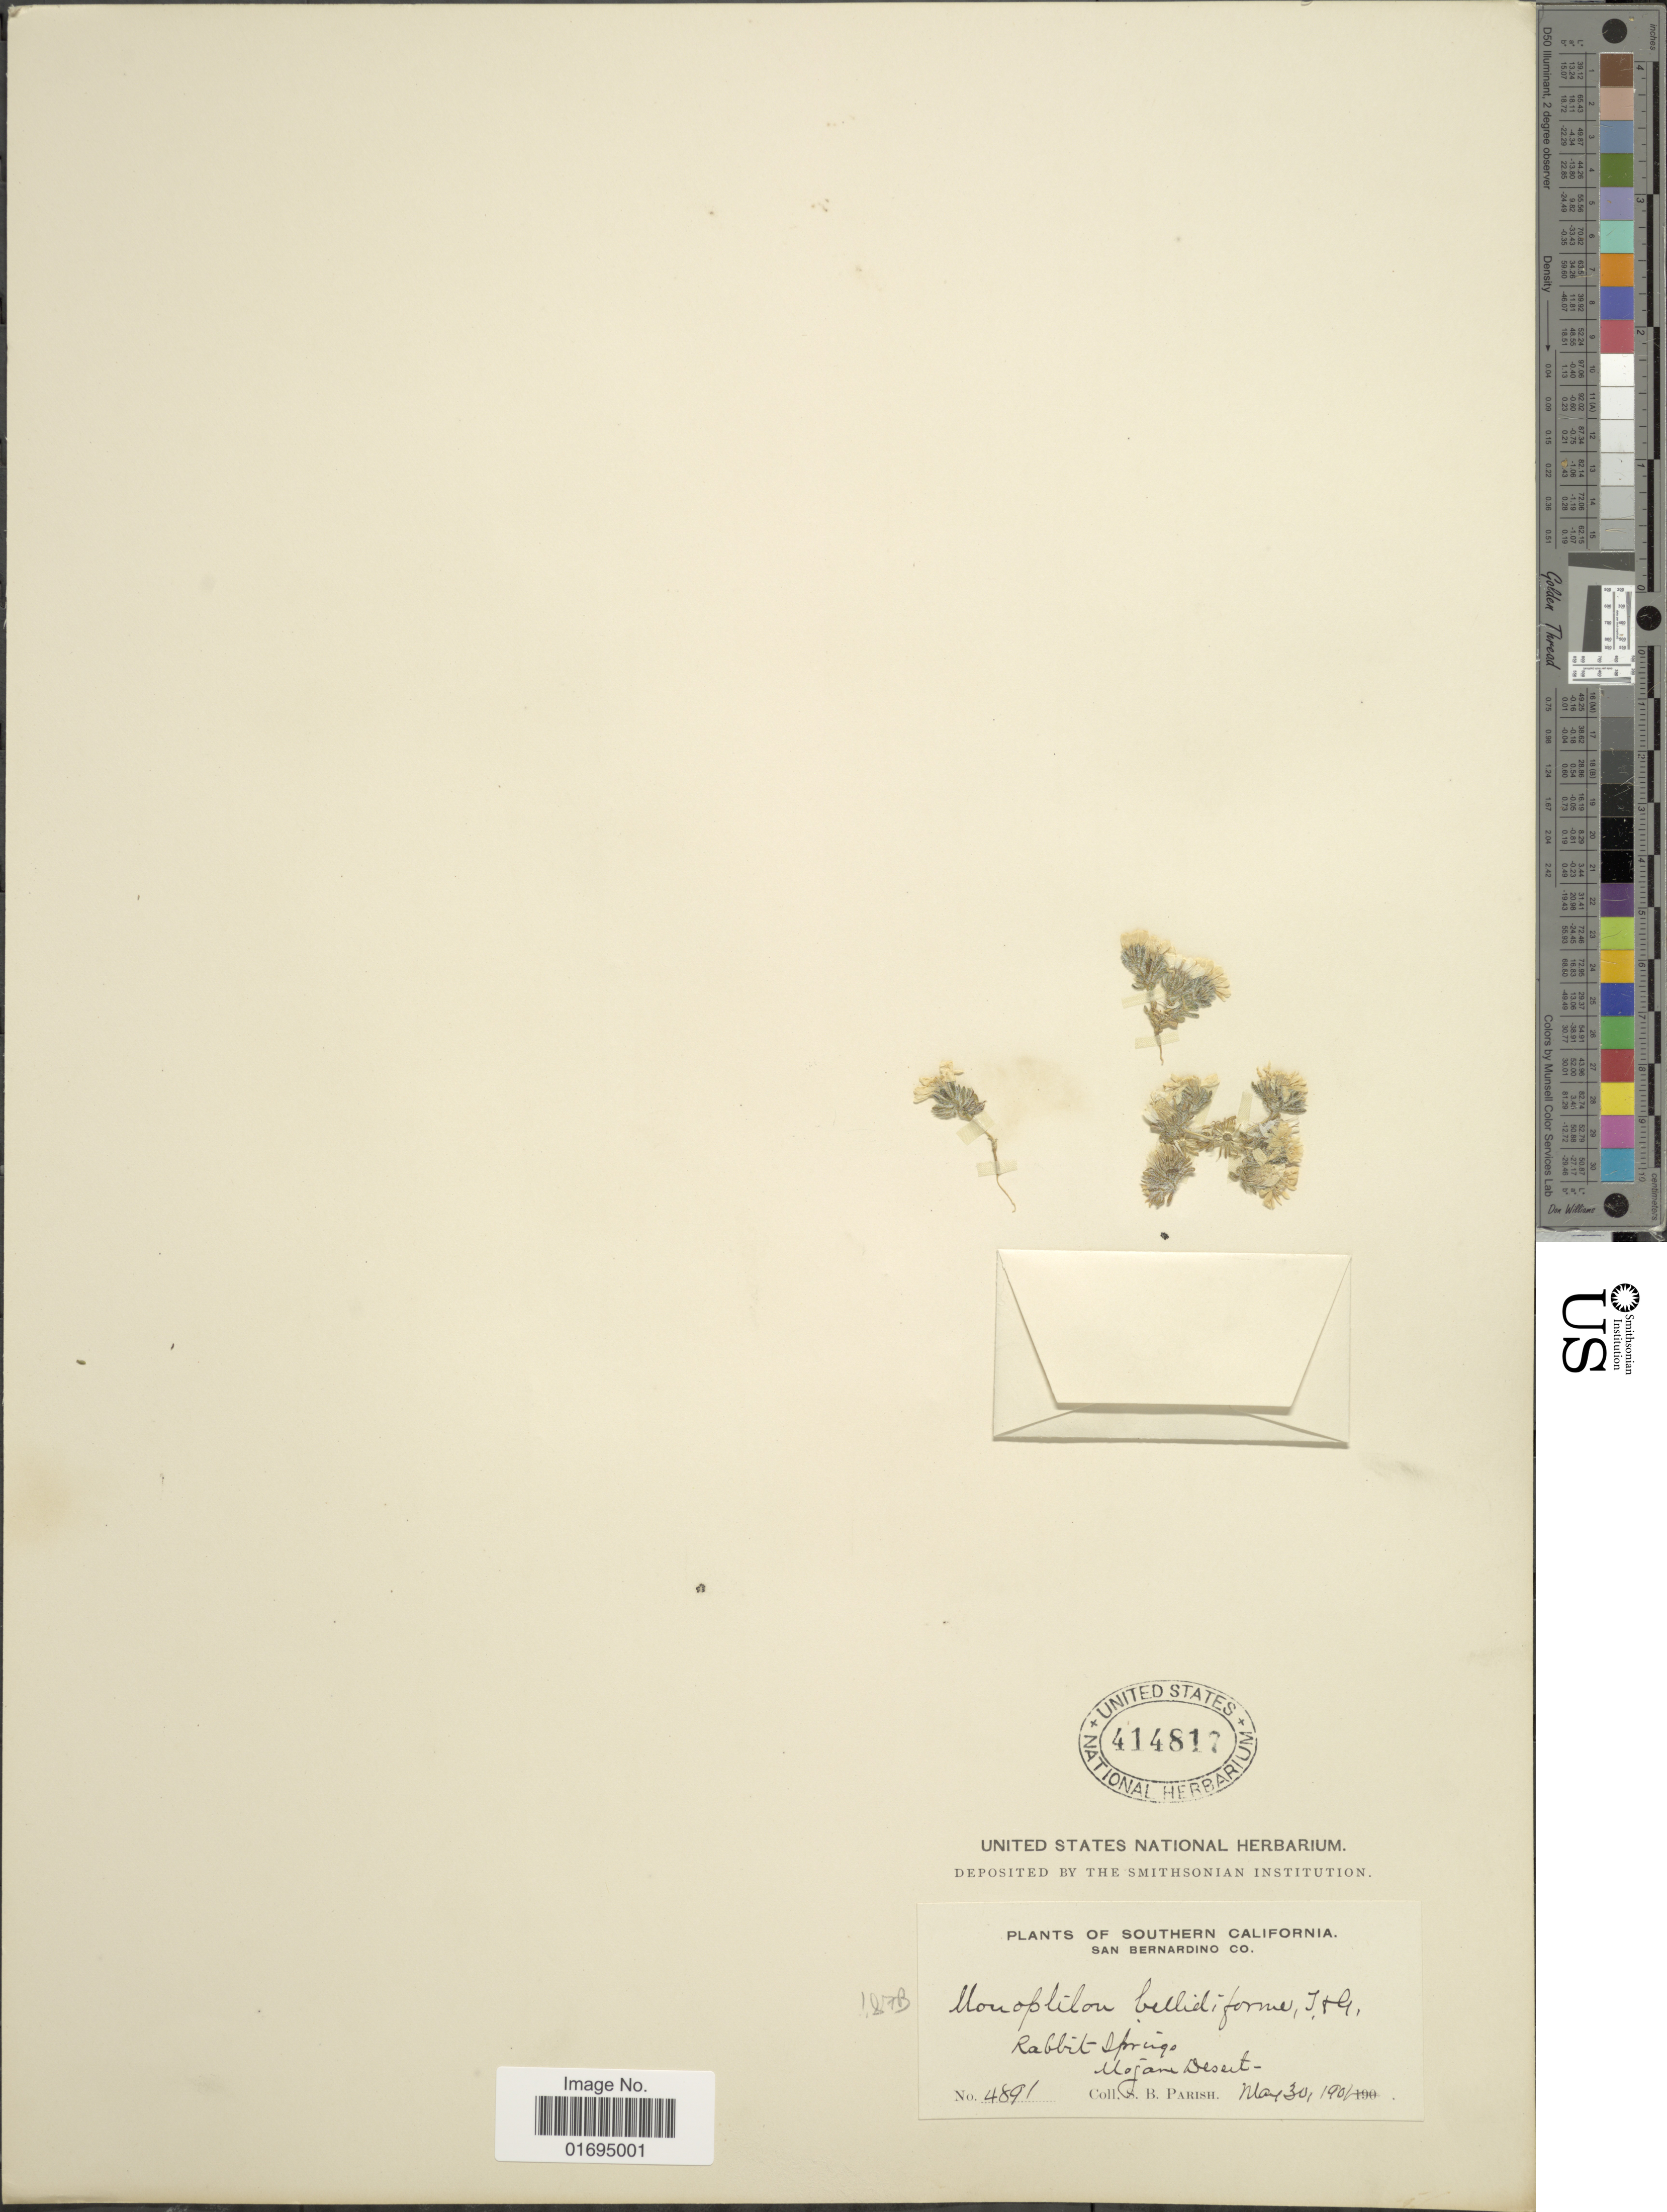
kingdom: Plantae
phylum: Tracheophyta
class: Magnoliopsida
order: Asterales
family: Asteraceae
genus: Monoptilon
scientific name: Monoptilon bellidiforme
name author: Torr. & A. Gray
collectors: S. B. Parish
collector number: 4891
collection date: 1901-05-30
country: United States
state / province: California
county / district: San Bernardino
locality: Southern California. Rabbit Springs, Mojave Desert.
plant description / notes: Removed "San Bernardino Co." from Precise Locality field and added to County field.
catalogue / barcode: US 414817